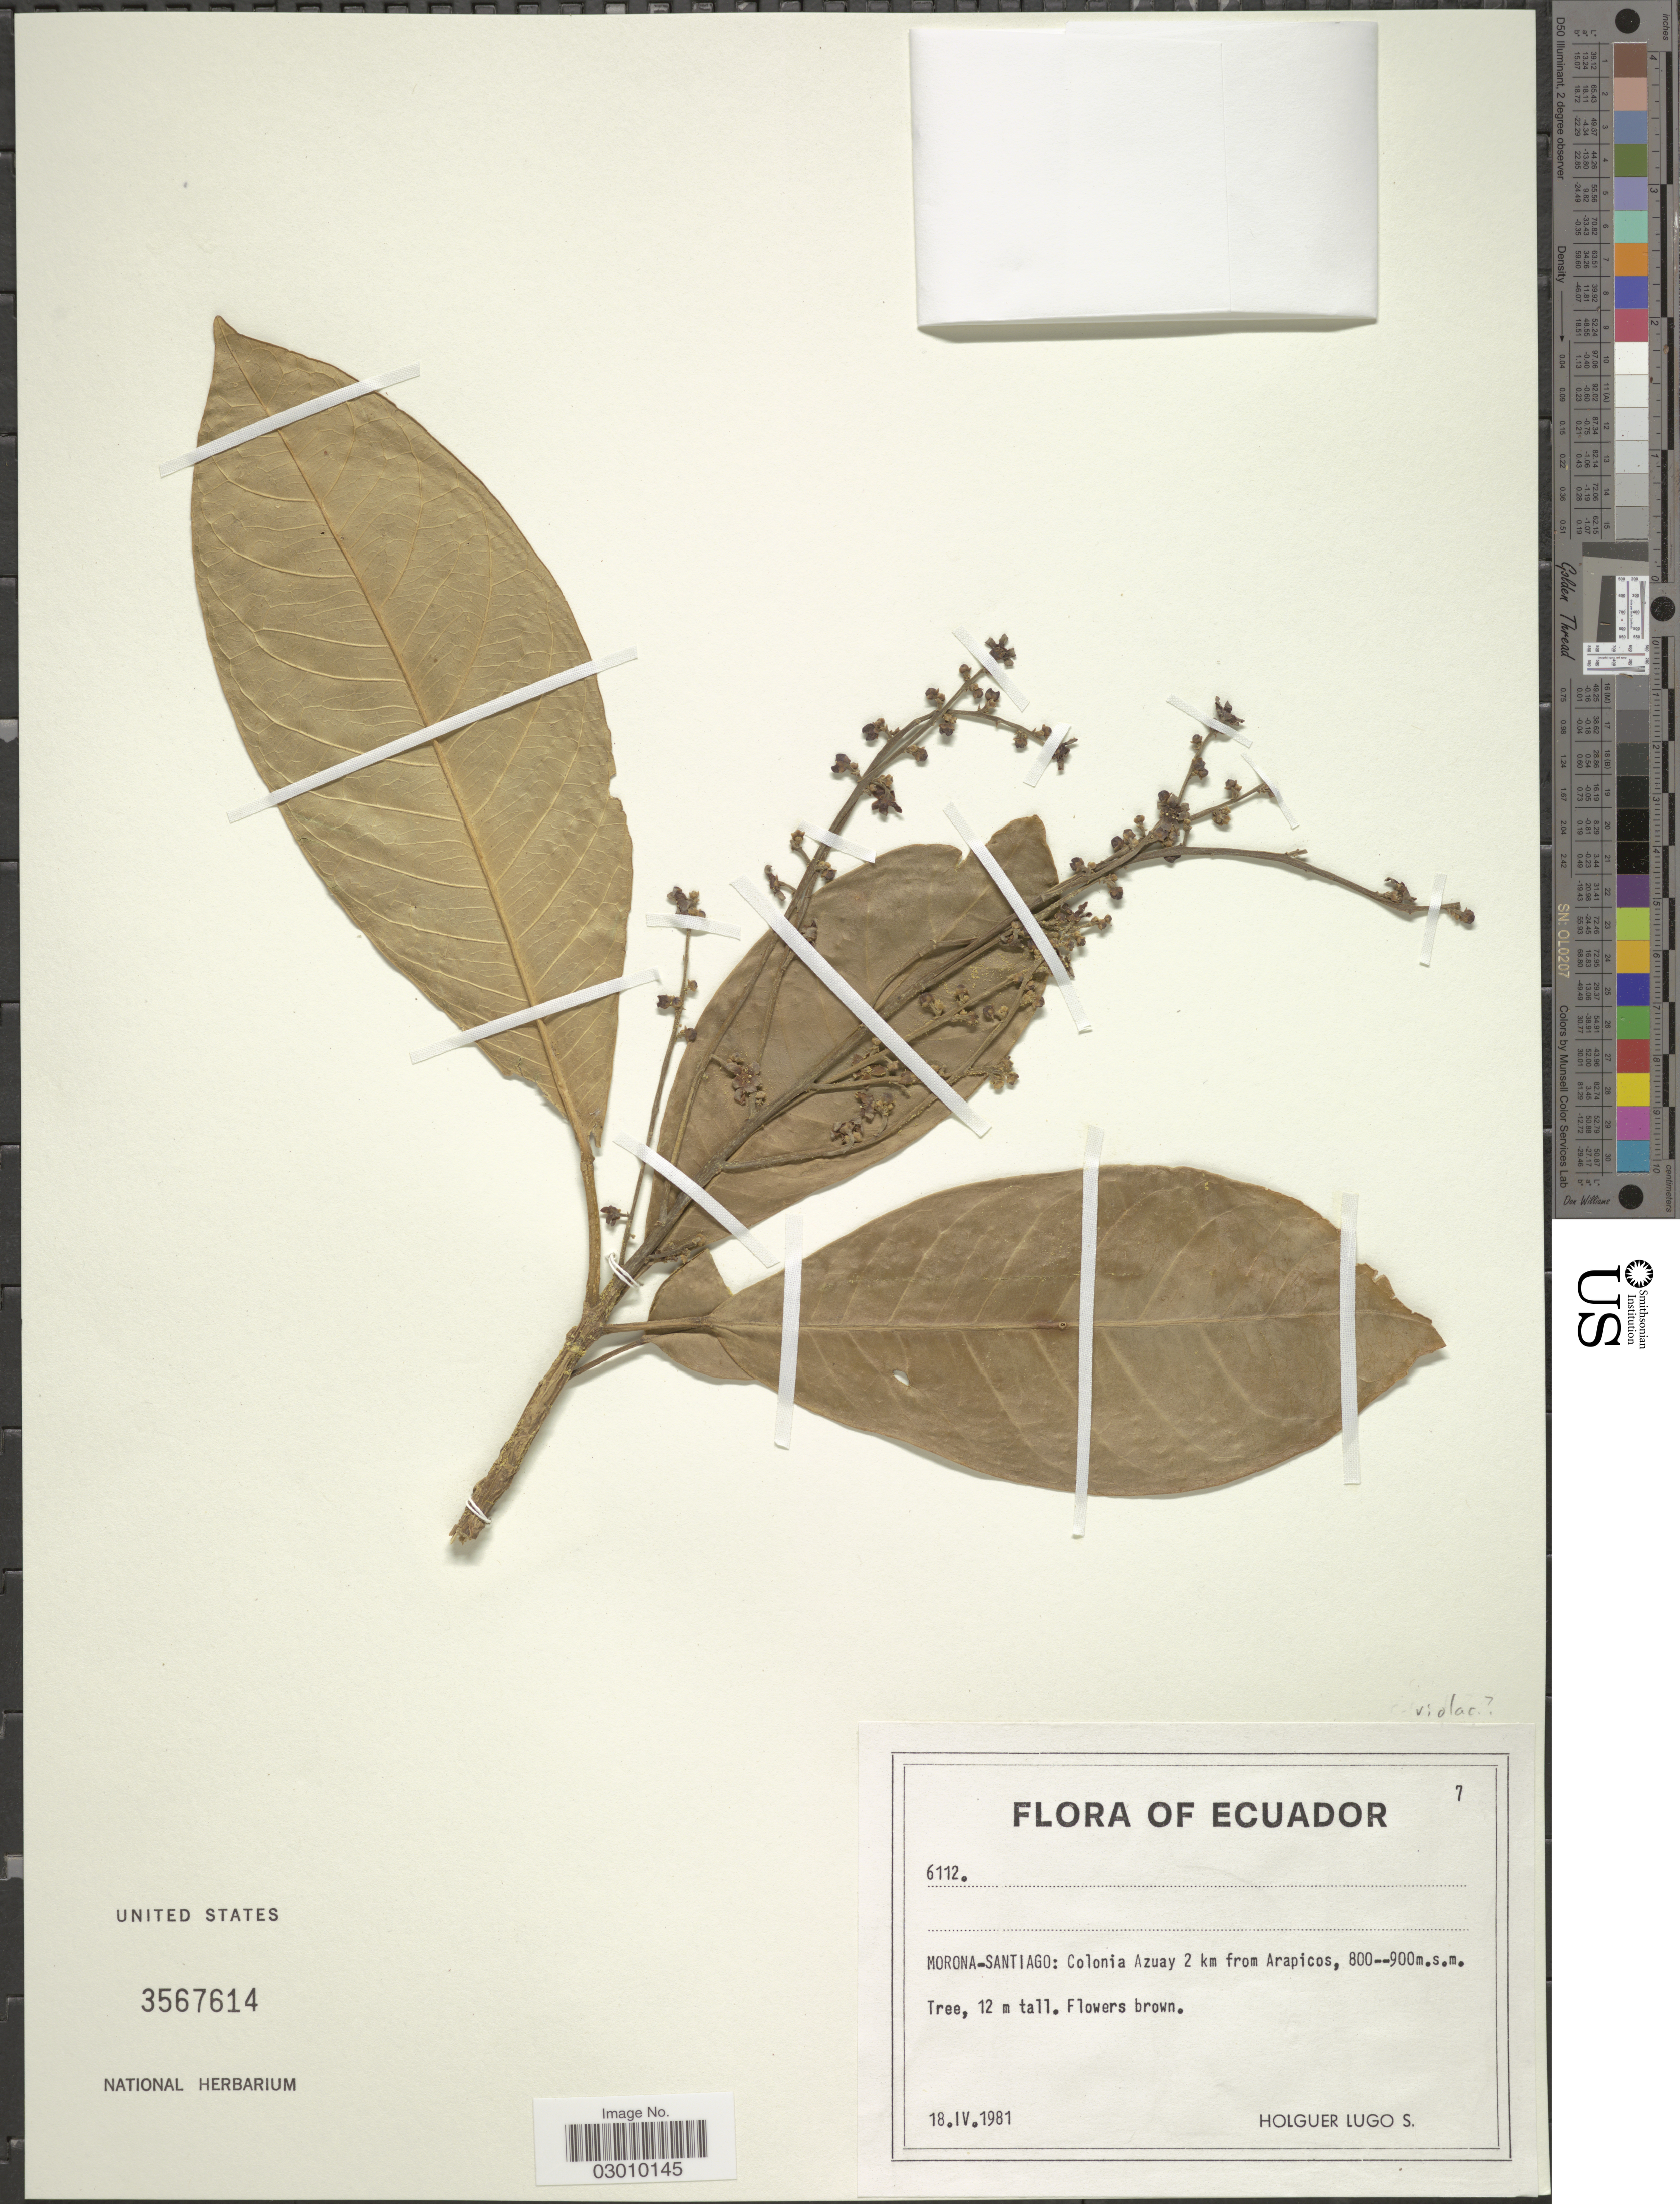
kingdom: Plantae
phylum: Tracheophyta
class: Magnoliopsida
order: Malpighiales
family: Violaceae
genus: Leonia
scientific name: Leonia glycycarpa var. racemosa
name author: (Mart.) L.B. Sm. & A. Fernández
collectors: H. Lugo S.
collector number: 6112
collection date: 1981-04-18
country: Ecuador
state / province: Morona-Santiago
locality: Colonia Azuay 2 km from Arapicos.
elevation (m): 800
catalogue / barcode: US 3567614